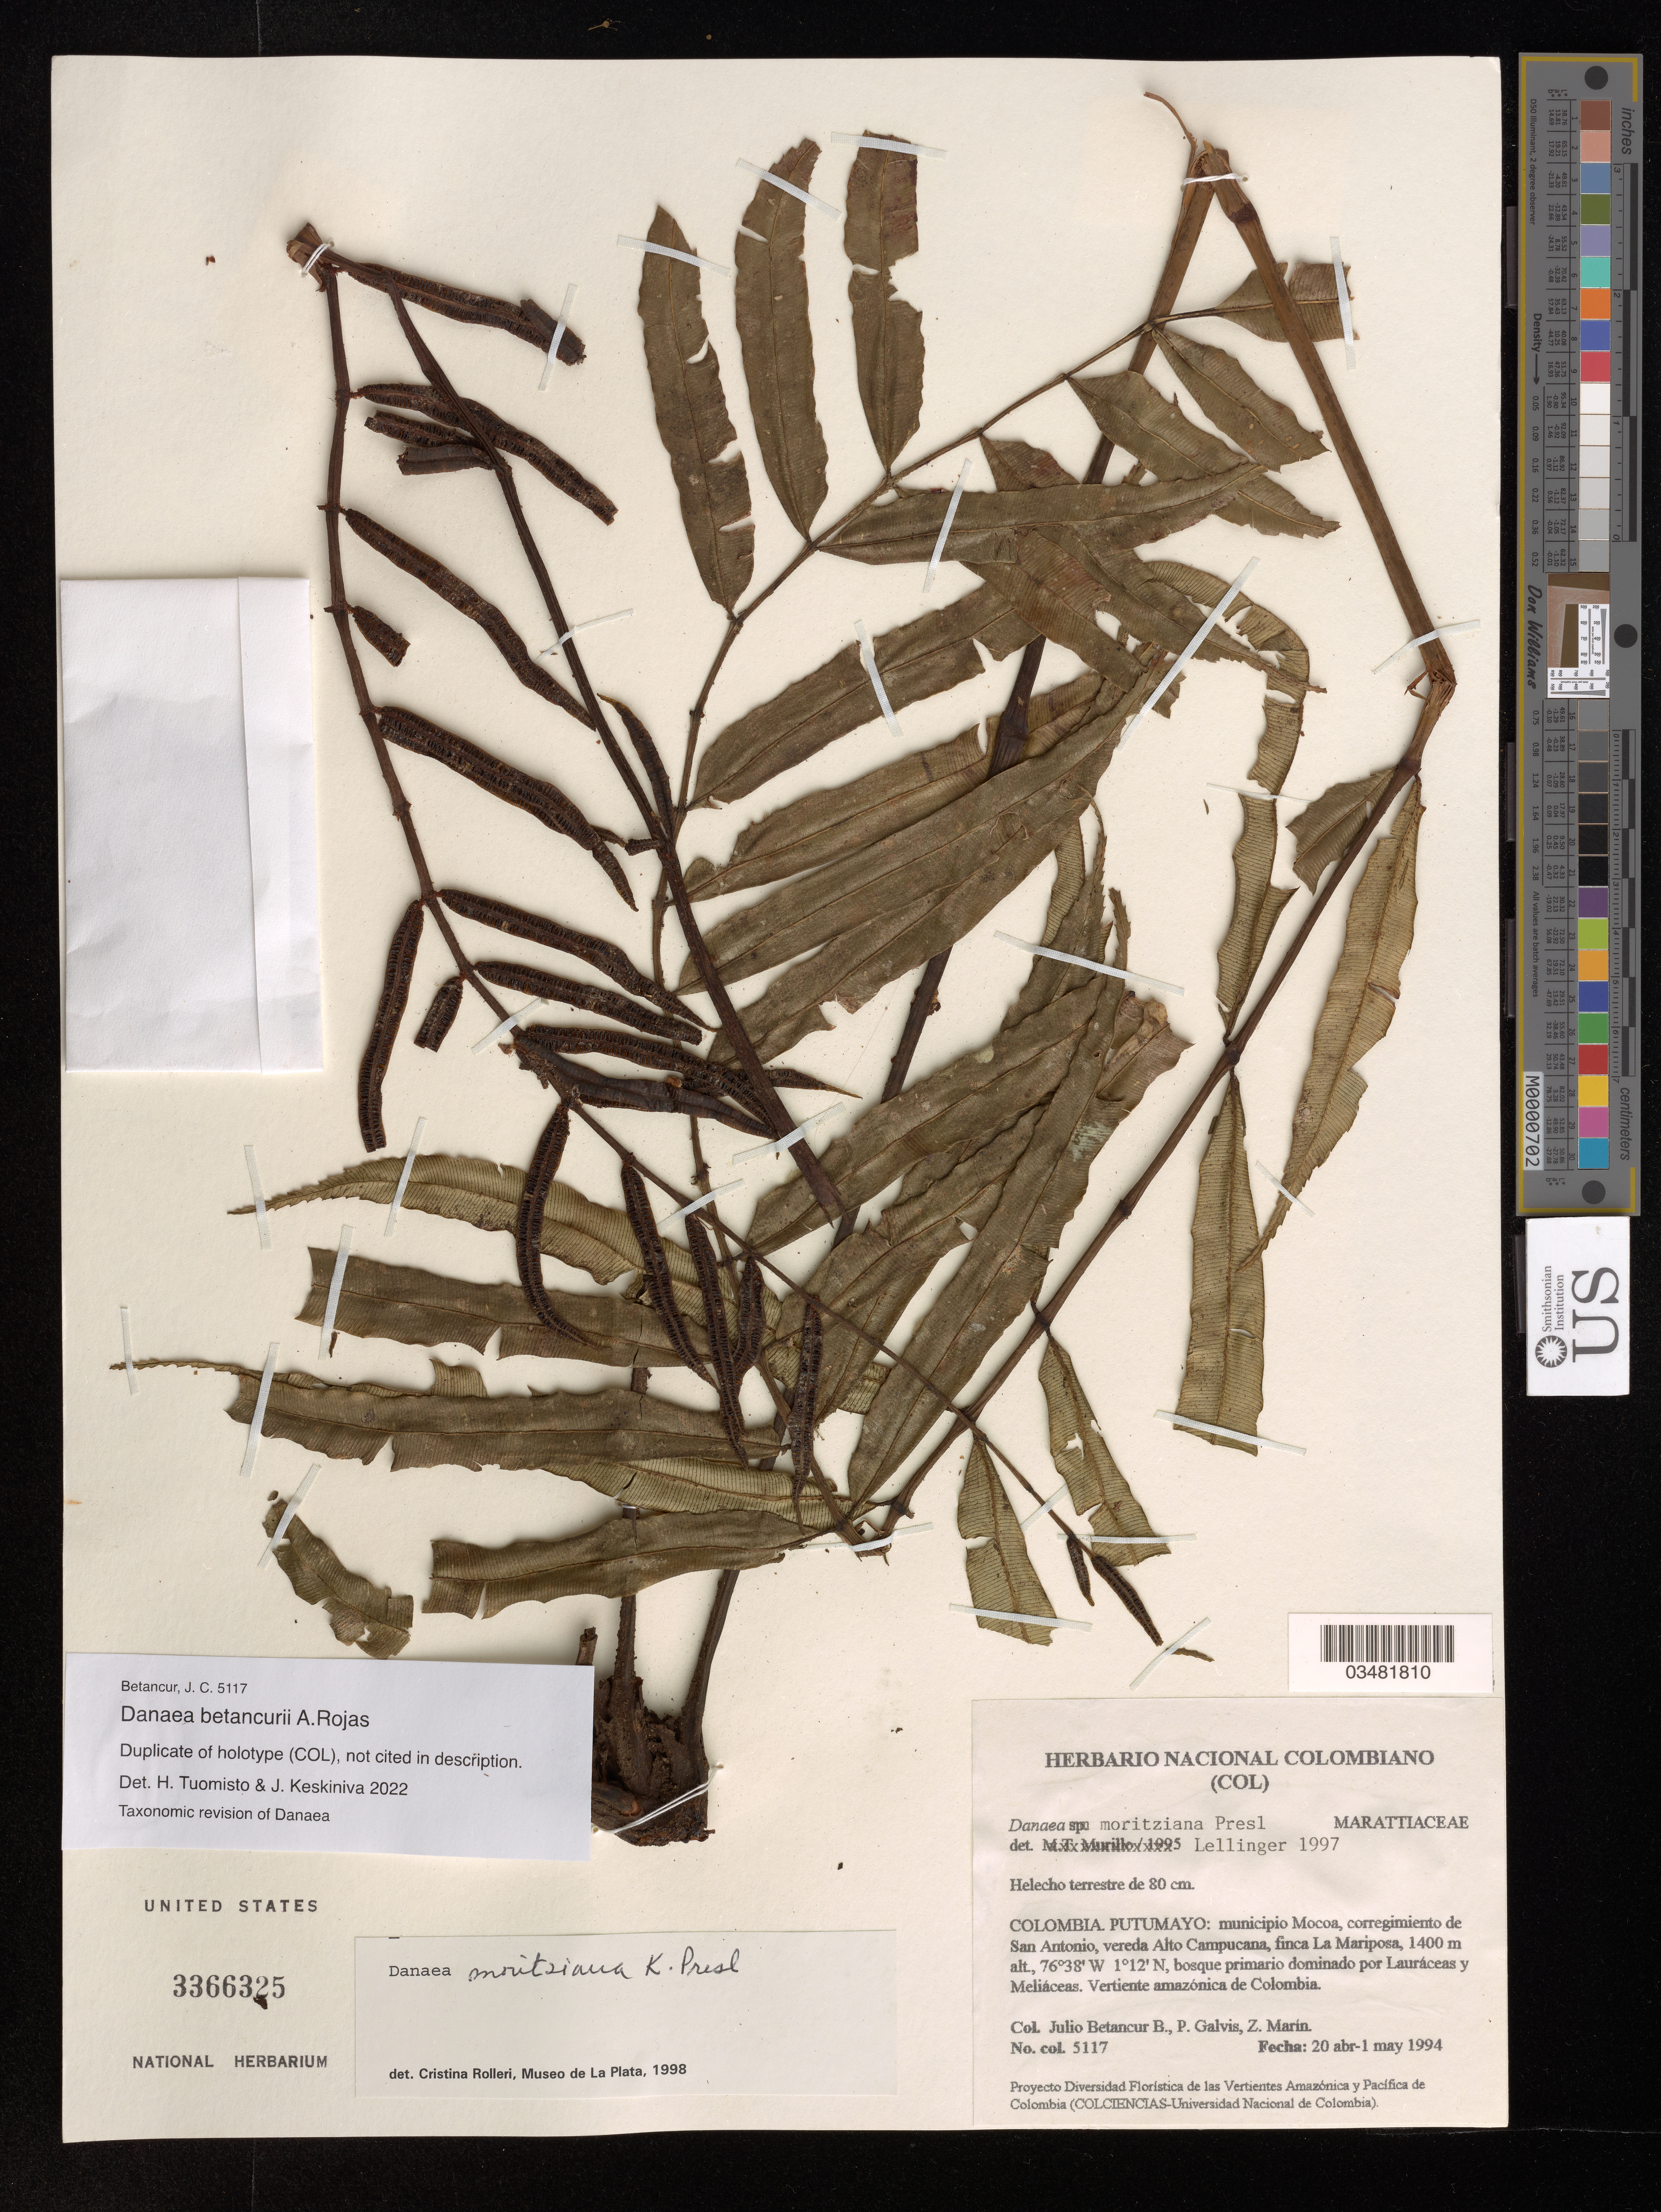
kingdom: Plantae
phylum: Tracheophyta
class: Polypodiopsida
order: Marattiales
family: Marattiaceae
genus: Danaea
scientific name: Danaea betancurii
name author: A. Rojas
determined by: Tuomisto, H.; Keskiniva, Janina S.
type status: Isotype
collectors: J. Betancur, P. Galvis & Z. Marin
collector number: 5117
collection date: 1994-04-20/1994-05-01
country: Colombia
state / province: Putumayo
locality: Municipio Mocoa, corregimiento de San Antonio, vereda Alto Campucana, finca La Mariposa, bosque primario dominado por Lauráceas y Meliáceas, vertiente amazónica de Colombia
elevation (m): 1400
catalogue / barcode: US 3366325